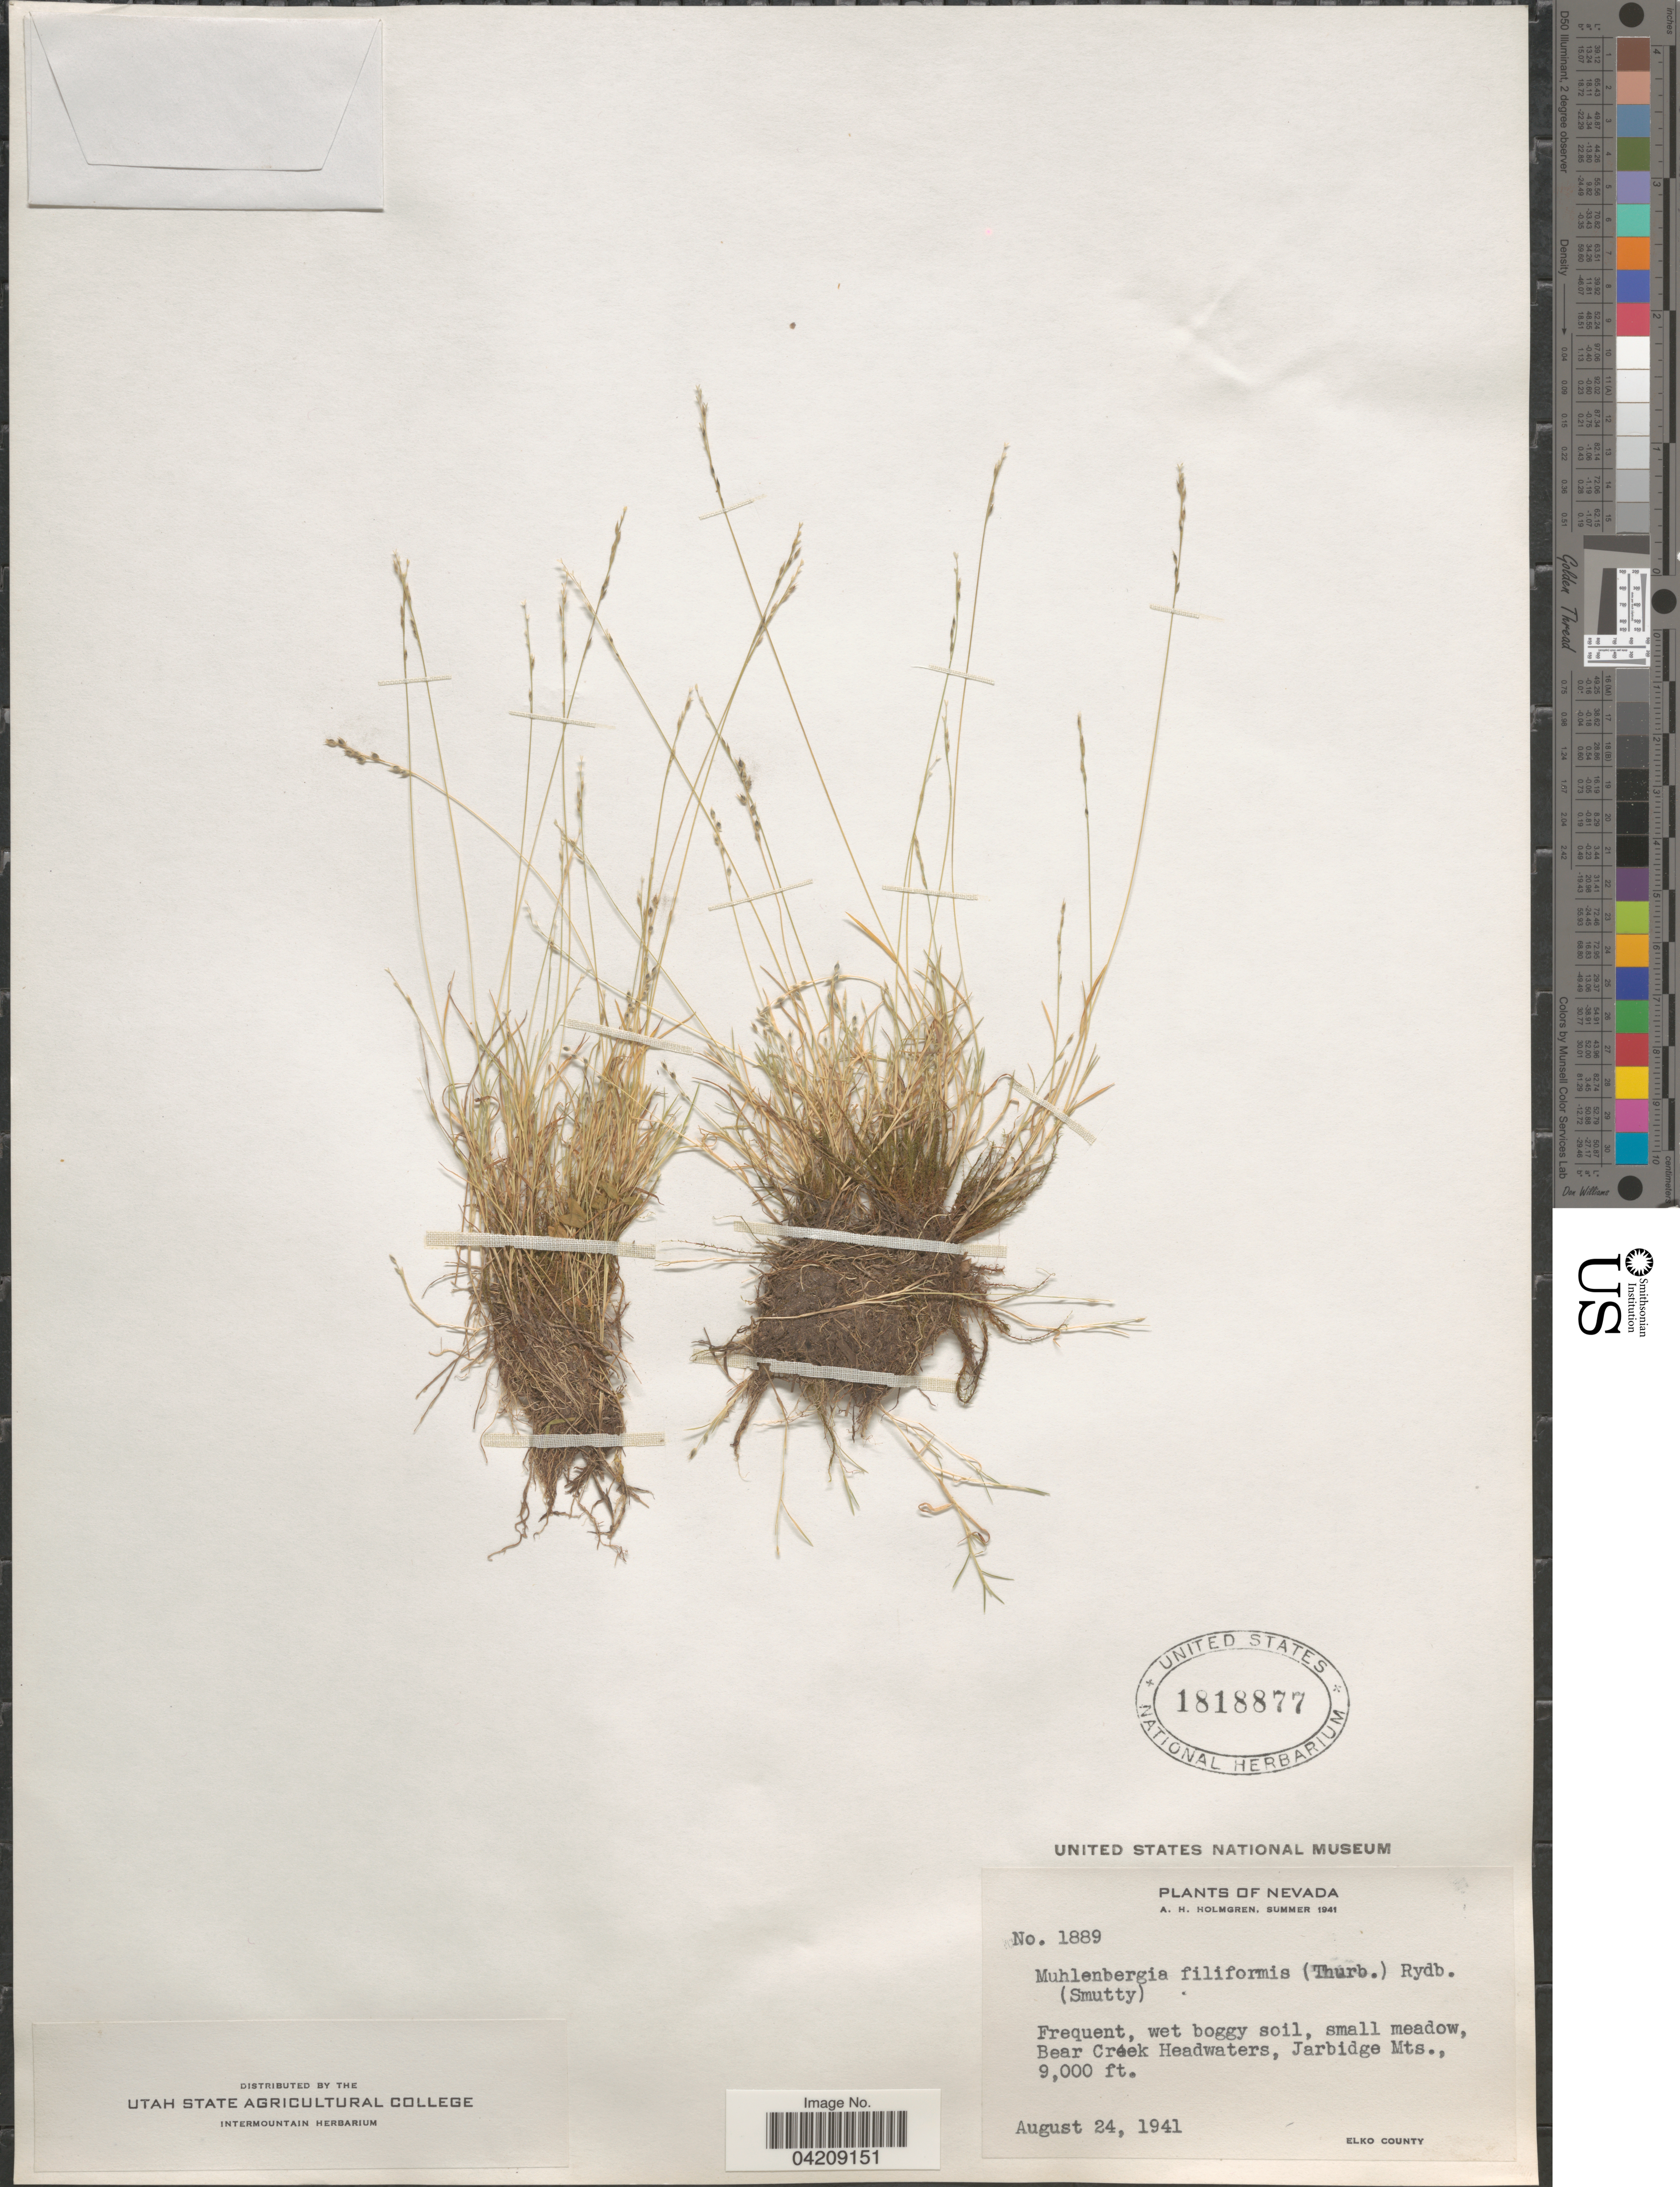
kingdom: Plantae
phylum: Tracheophyta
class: Liliopsida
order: Poales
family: Poaceae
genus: Muhlenbergia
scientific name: Muhlenbergia filiformis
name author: (Thurb. ex S. Watson) Rydb.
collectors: A. H. Holmgren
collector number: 1889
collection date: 1941-08-24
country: United States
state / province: Nevada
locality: Bear Creek Headwaters, Jarbidge Mts. Elko County.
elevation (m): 2743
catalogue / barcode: US 1818877